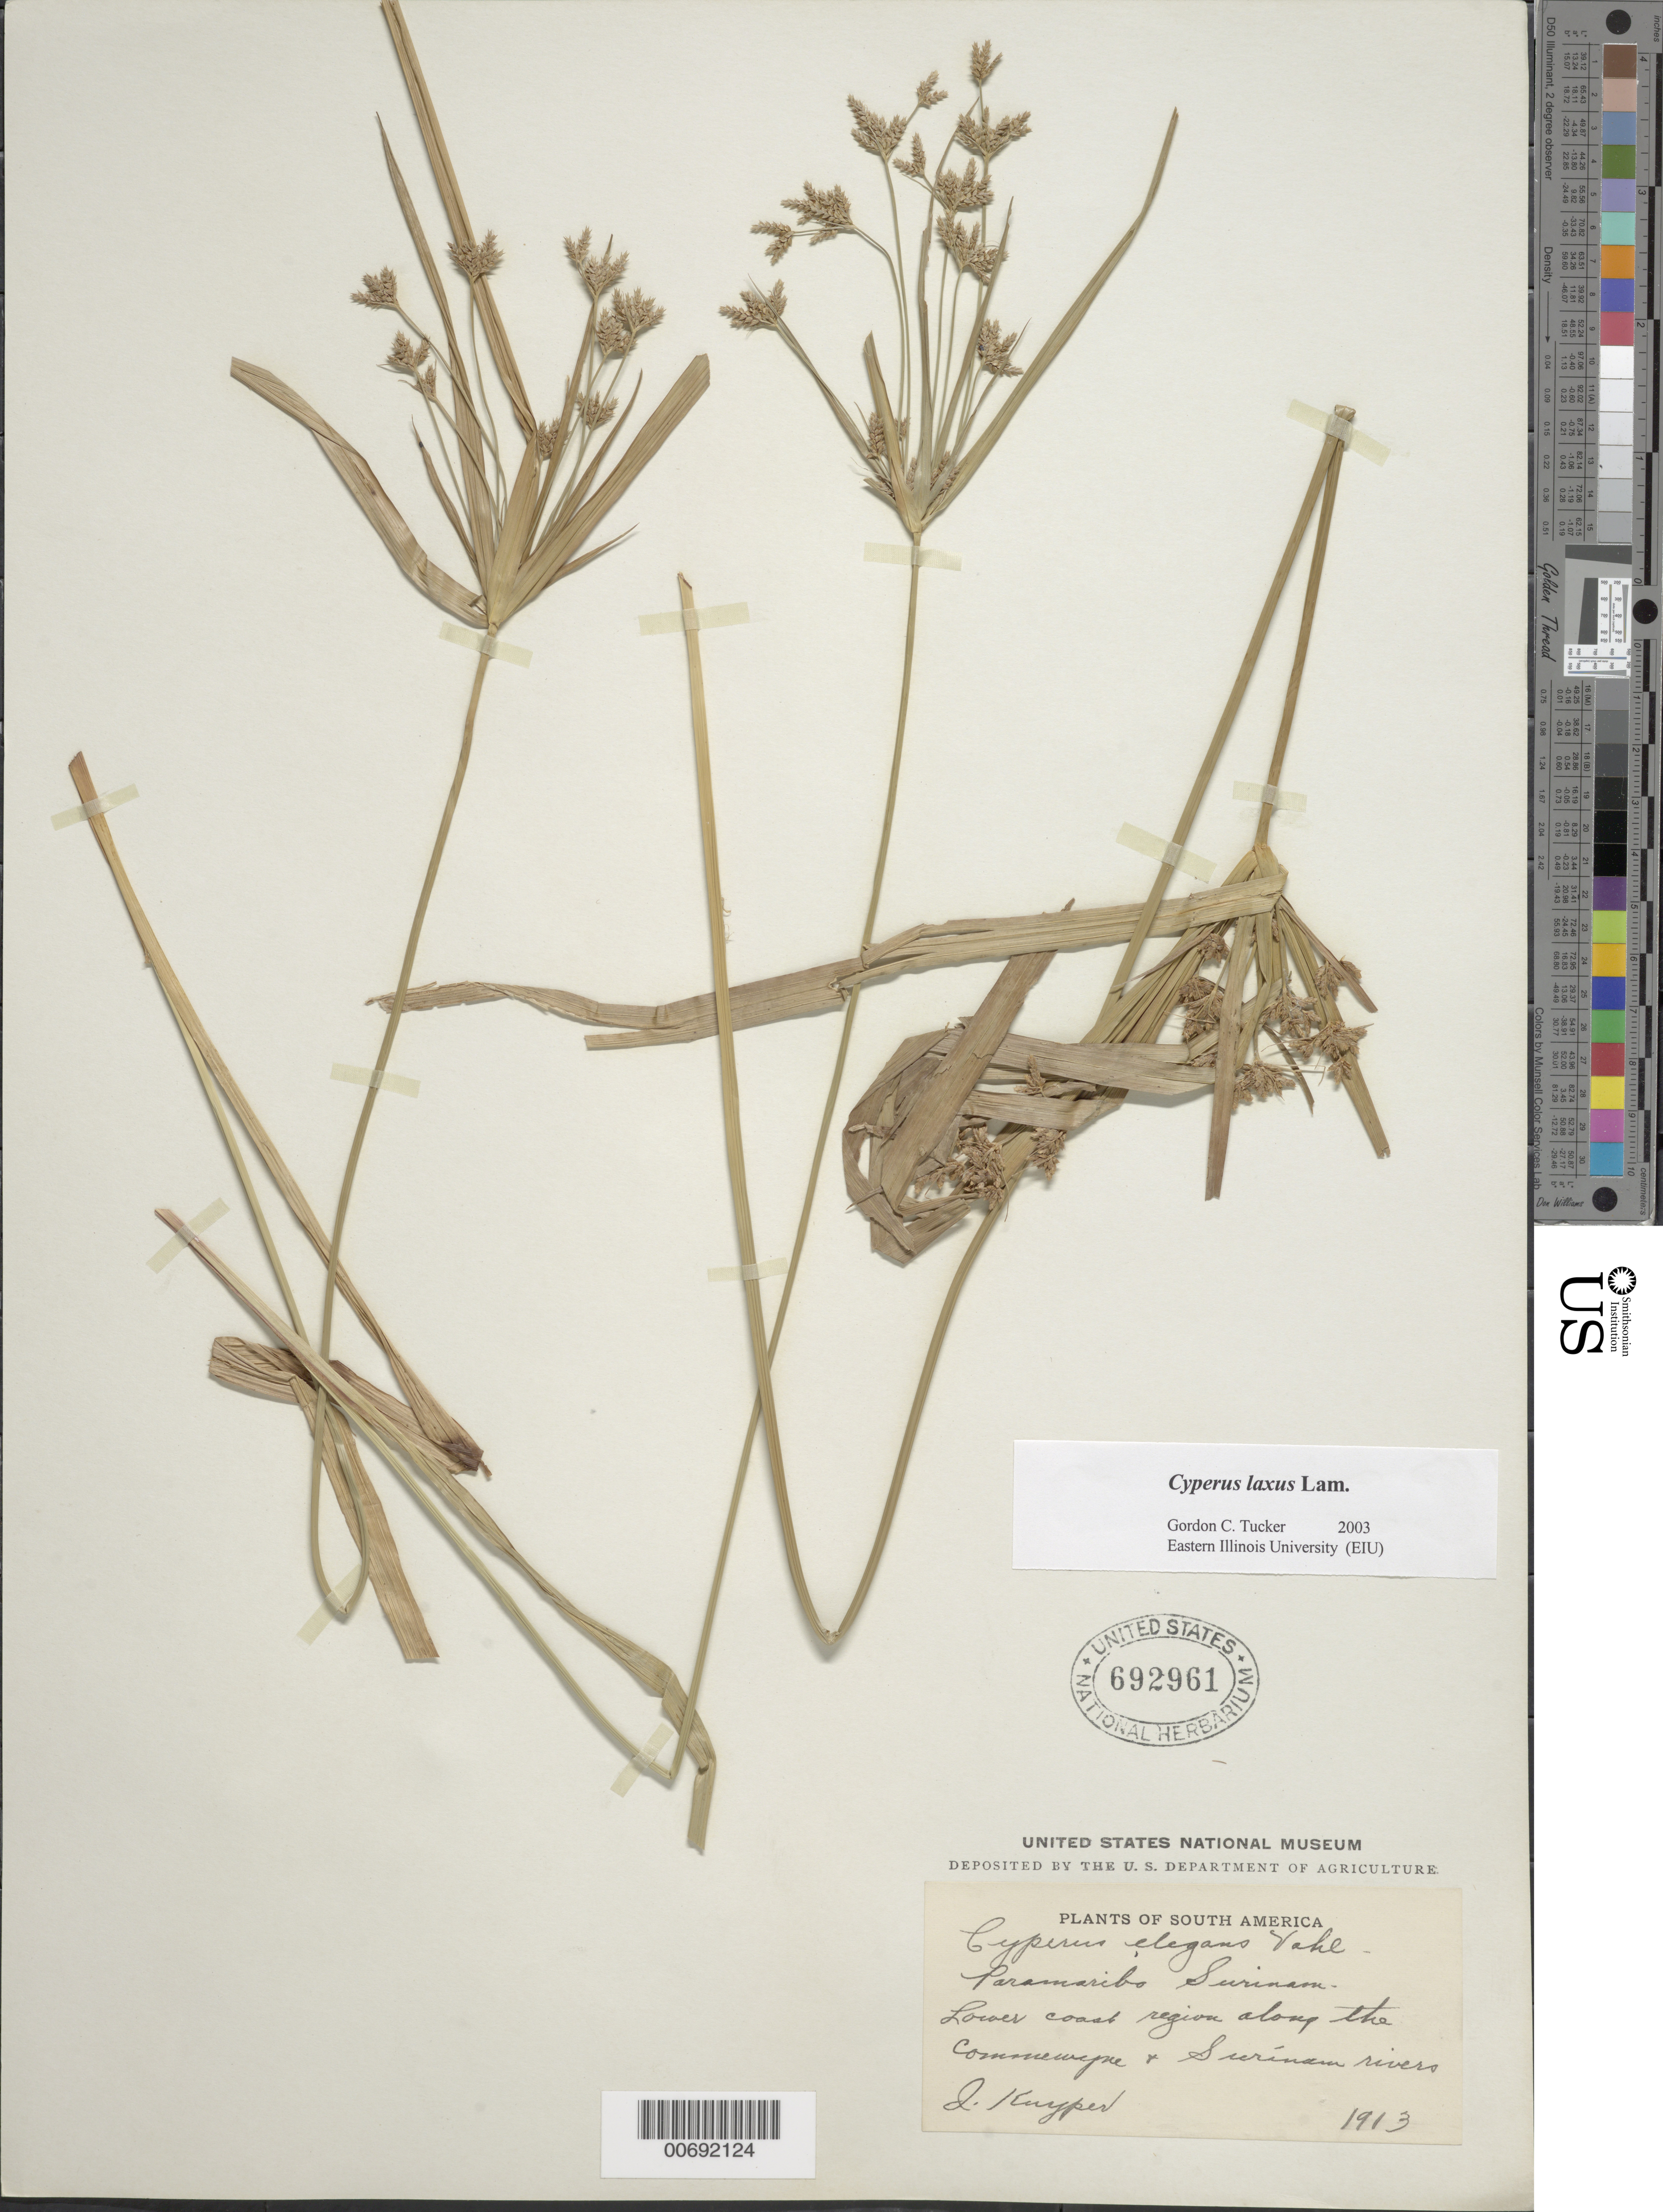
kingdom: Plantae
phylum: Tracheophyta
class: Liliopsida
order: Poales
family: Cyperaceae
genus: Cyperus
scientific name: Cyperus laxus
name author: Lam.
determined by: Tucker, G. C.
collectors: J. Kuyper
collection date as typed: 1913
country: Suriname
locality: Paramaribo, lower coast region along the Commewyne and Surinam Rivers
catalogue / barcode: US 692961